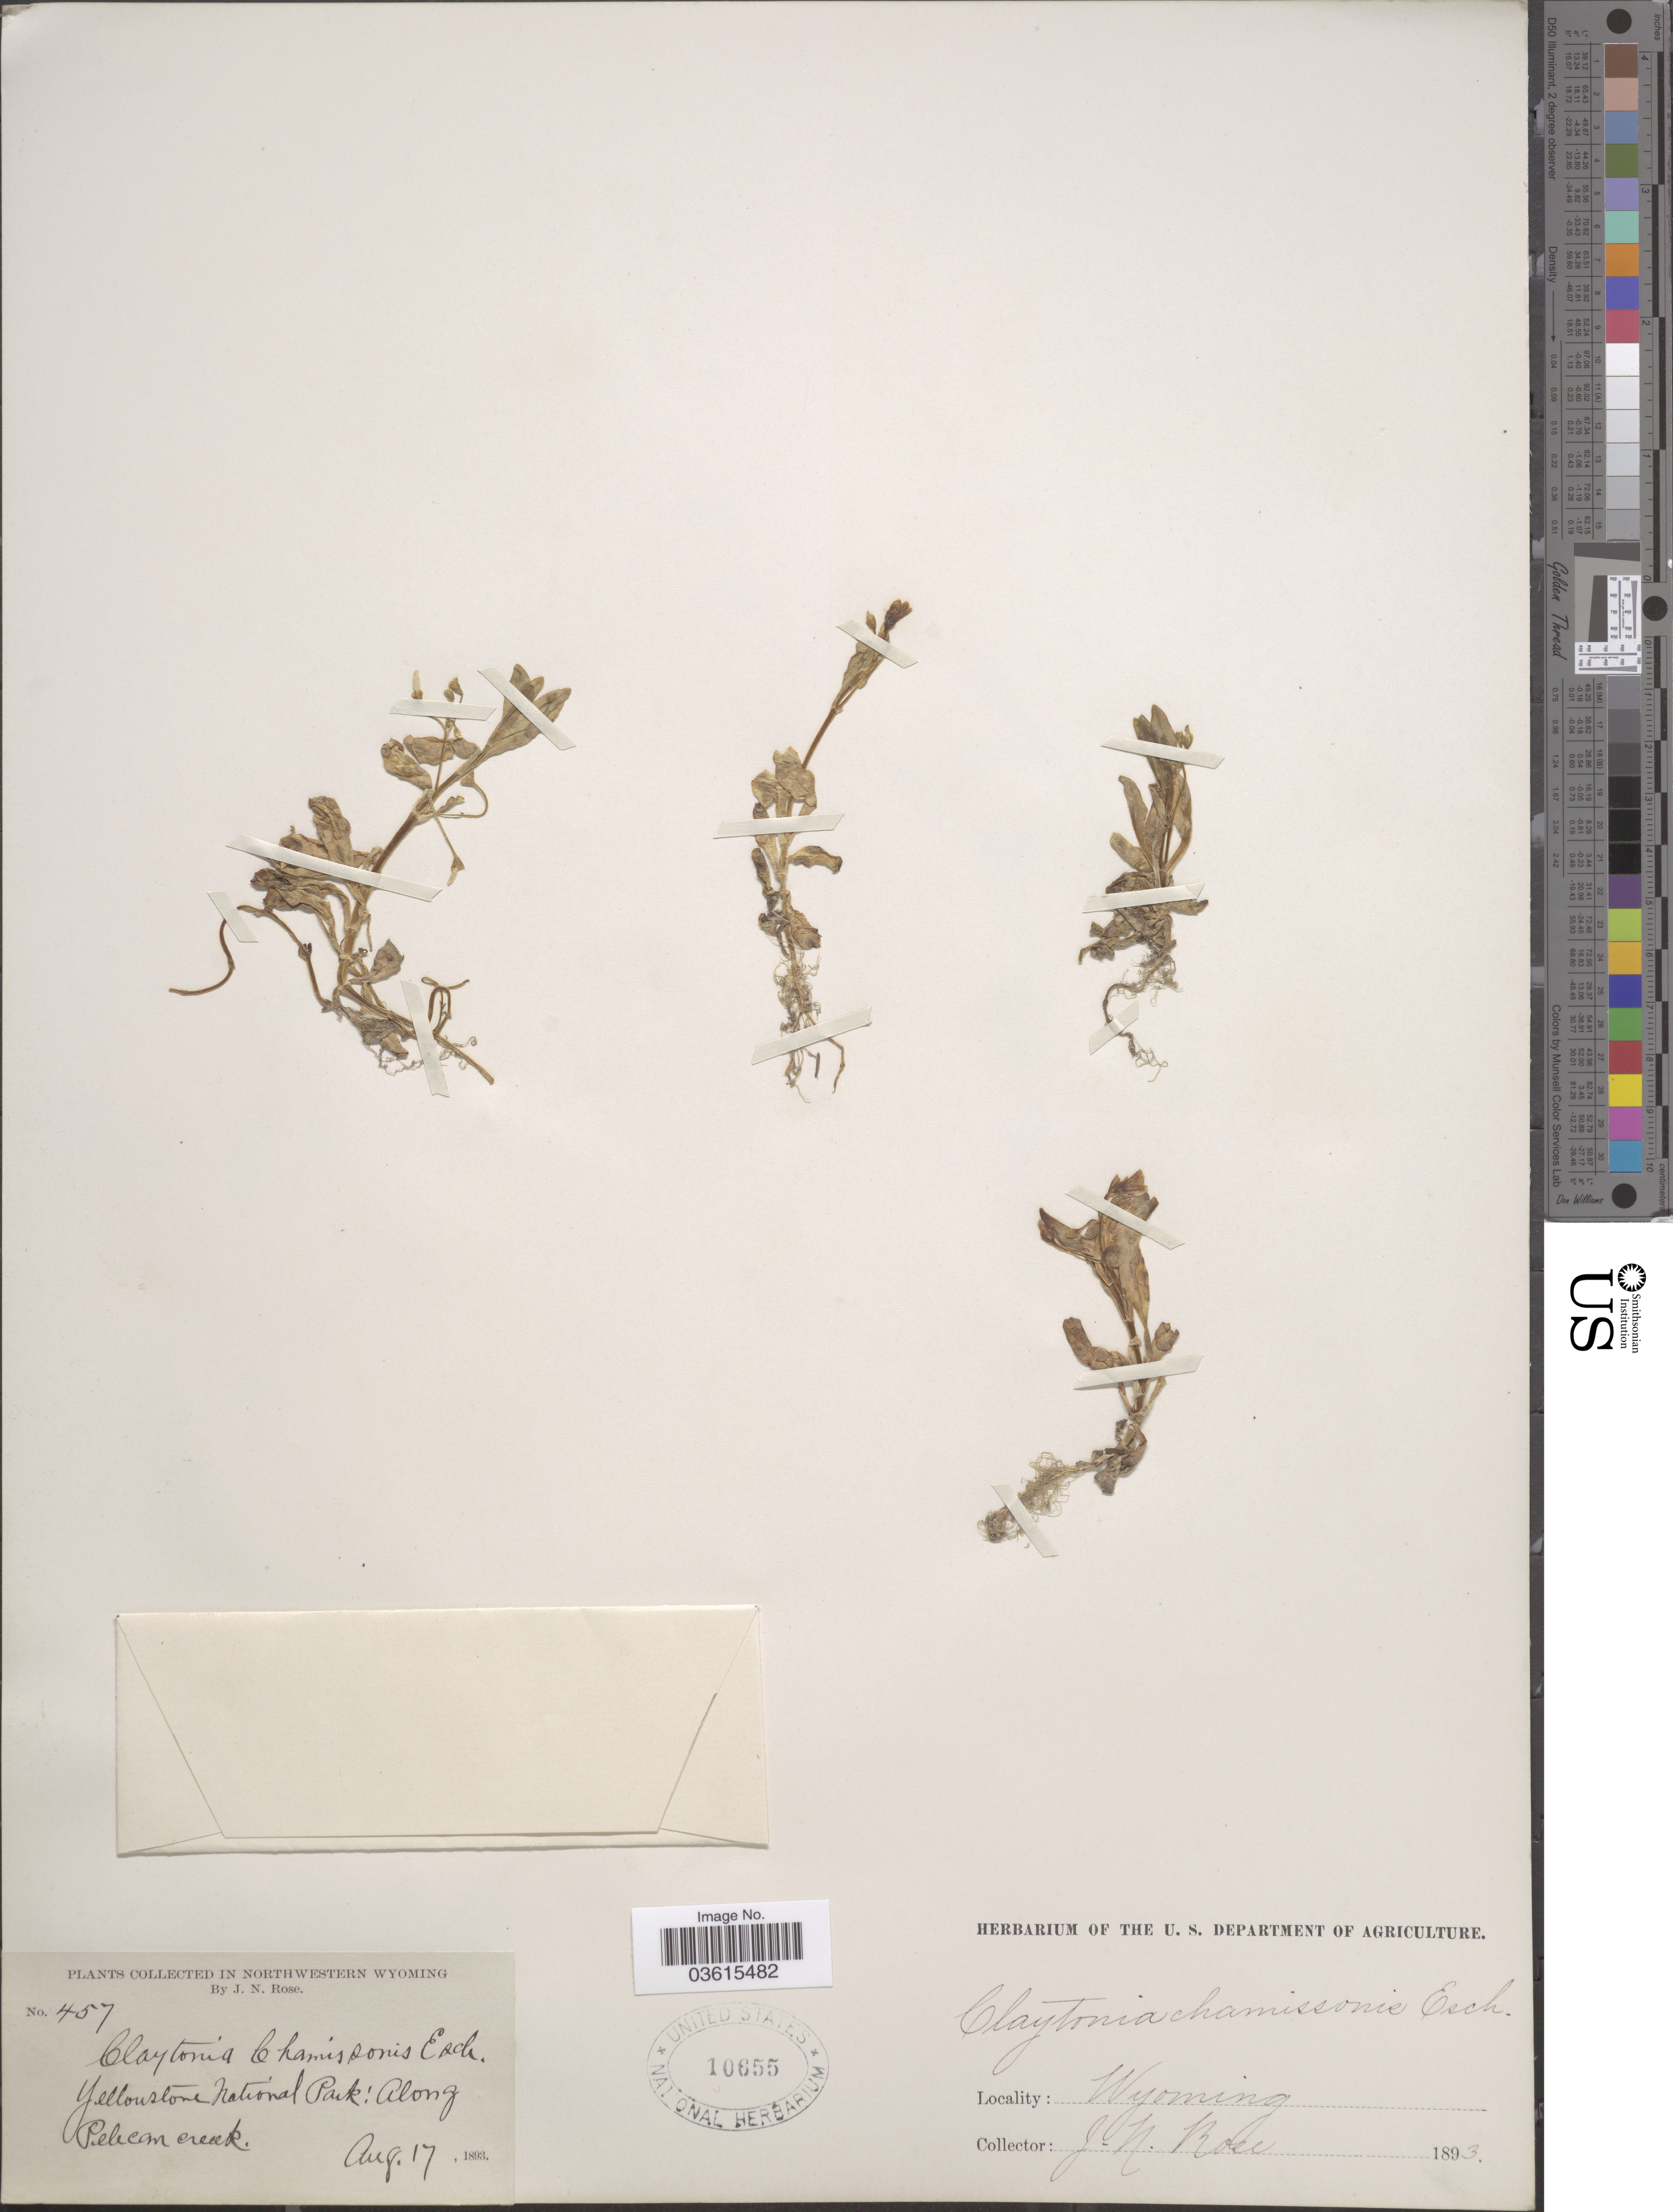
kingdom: Plantae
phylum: Tracheophyta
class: Magnoliopsida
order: Caryophyllales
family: Montiaceae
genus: Montia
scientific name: Montia chamissoi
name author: (Ledeb. ex Spreng.) Greene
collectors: J. N. Rose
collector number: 457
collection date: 1893-08-17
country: United States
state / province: Wyoming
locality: Northwestern Wyoming. Yellowstone National Park: Along Pelican creek.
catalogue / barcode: US 10655